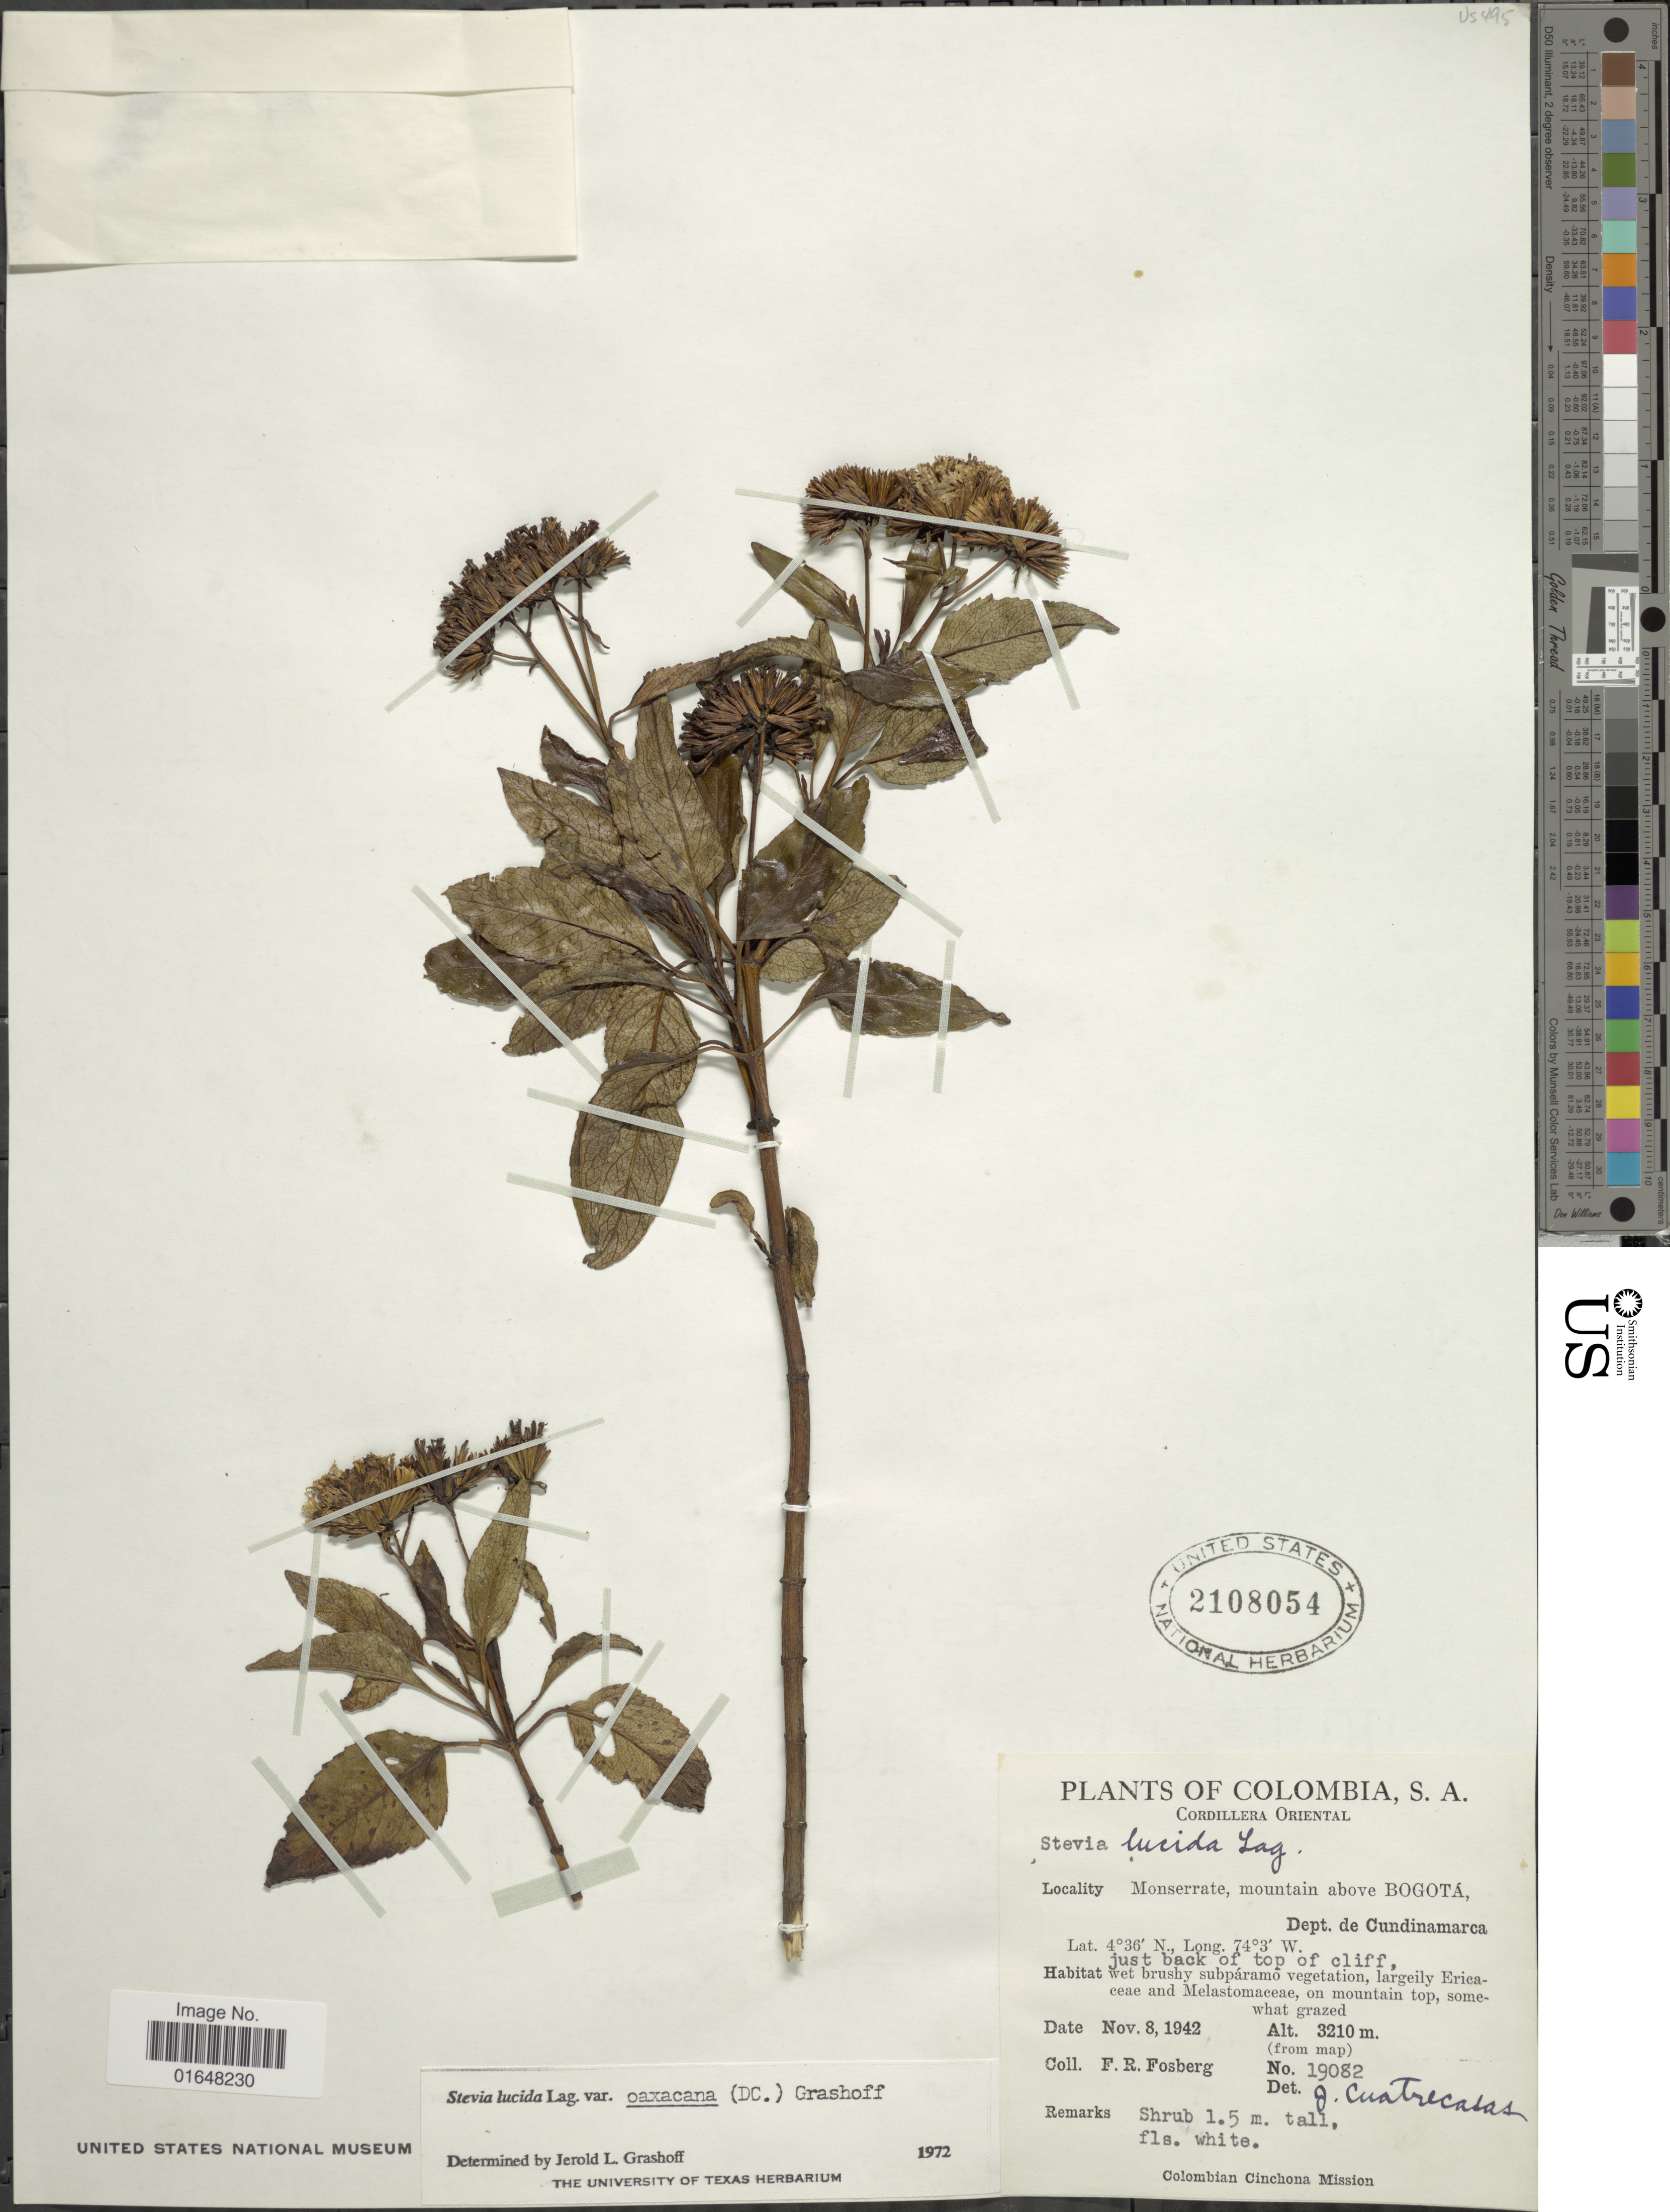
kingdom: Plantae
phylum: Tracheophyta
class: Magnoliopsida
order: Asterales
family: Asteraceae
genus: Stevia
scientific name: Stevia lucida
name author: Lag.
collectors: F. R. Fosberg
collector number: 19082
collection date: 1942-11-08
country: Colombia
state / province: Cundinamarca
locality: Cordillera Oriental, Monserrate, mountain above Bogota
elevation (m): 3210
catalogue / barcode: US 2108054